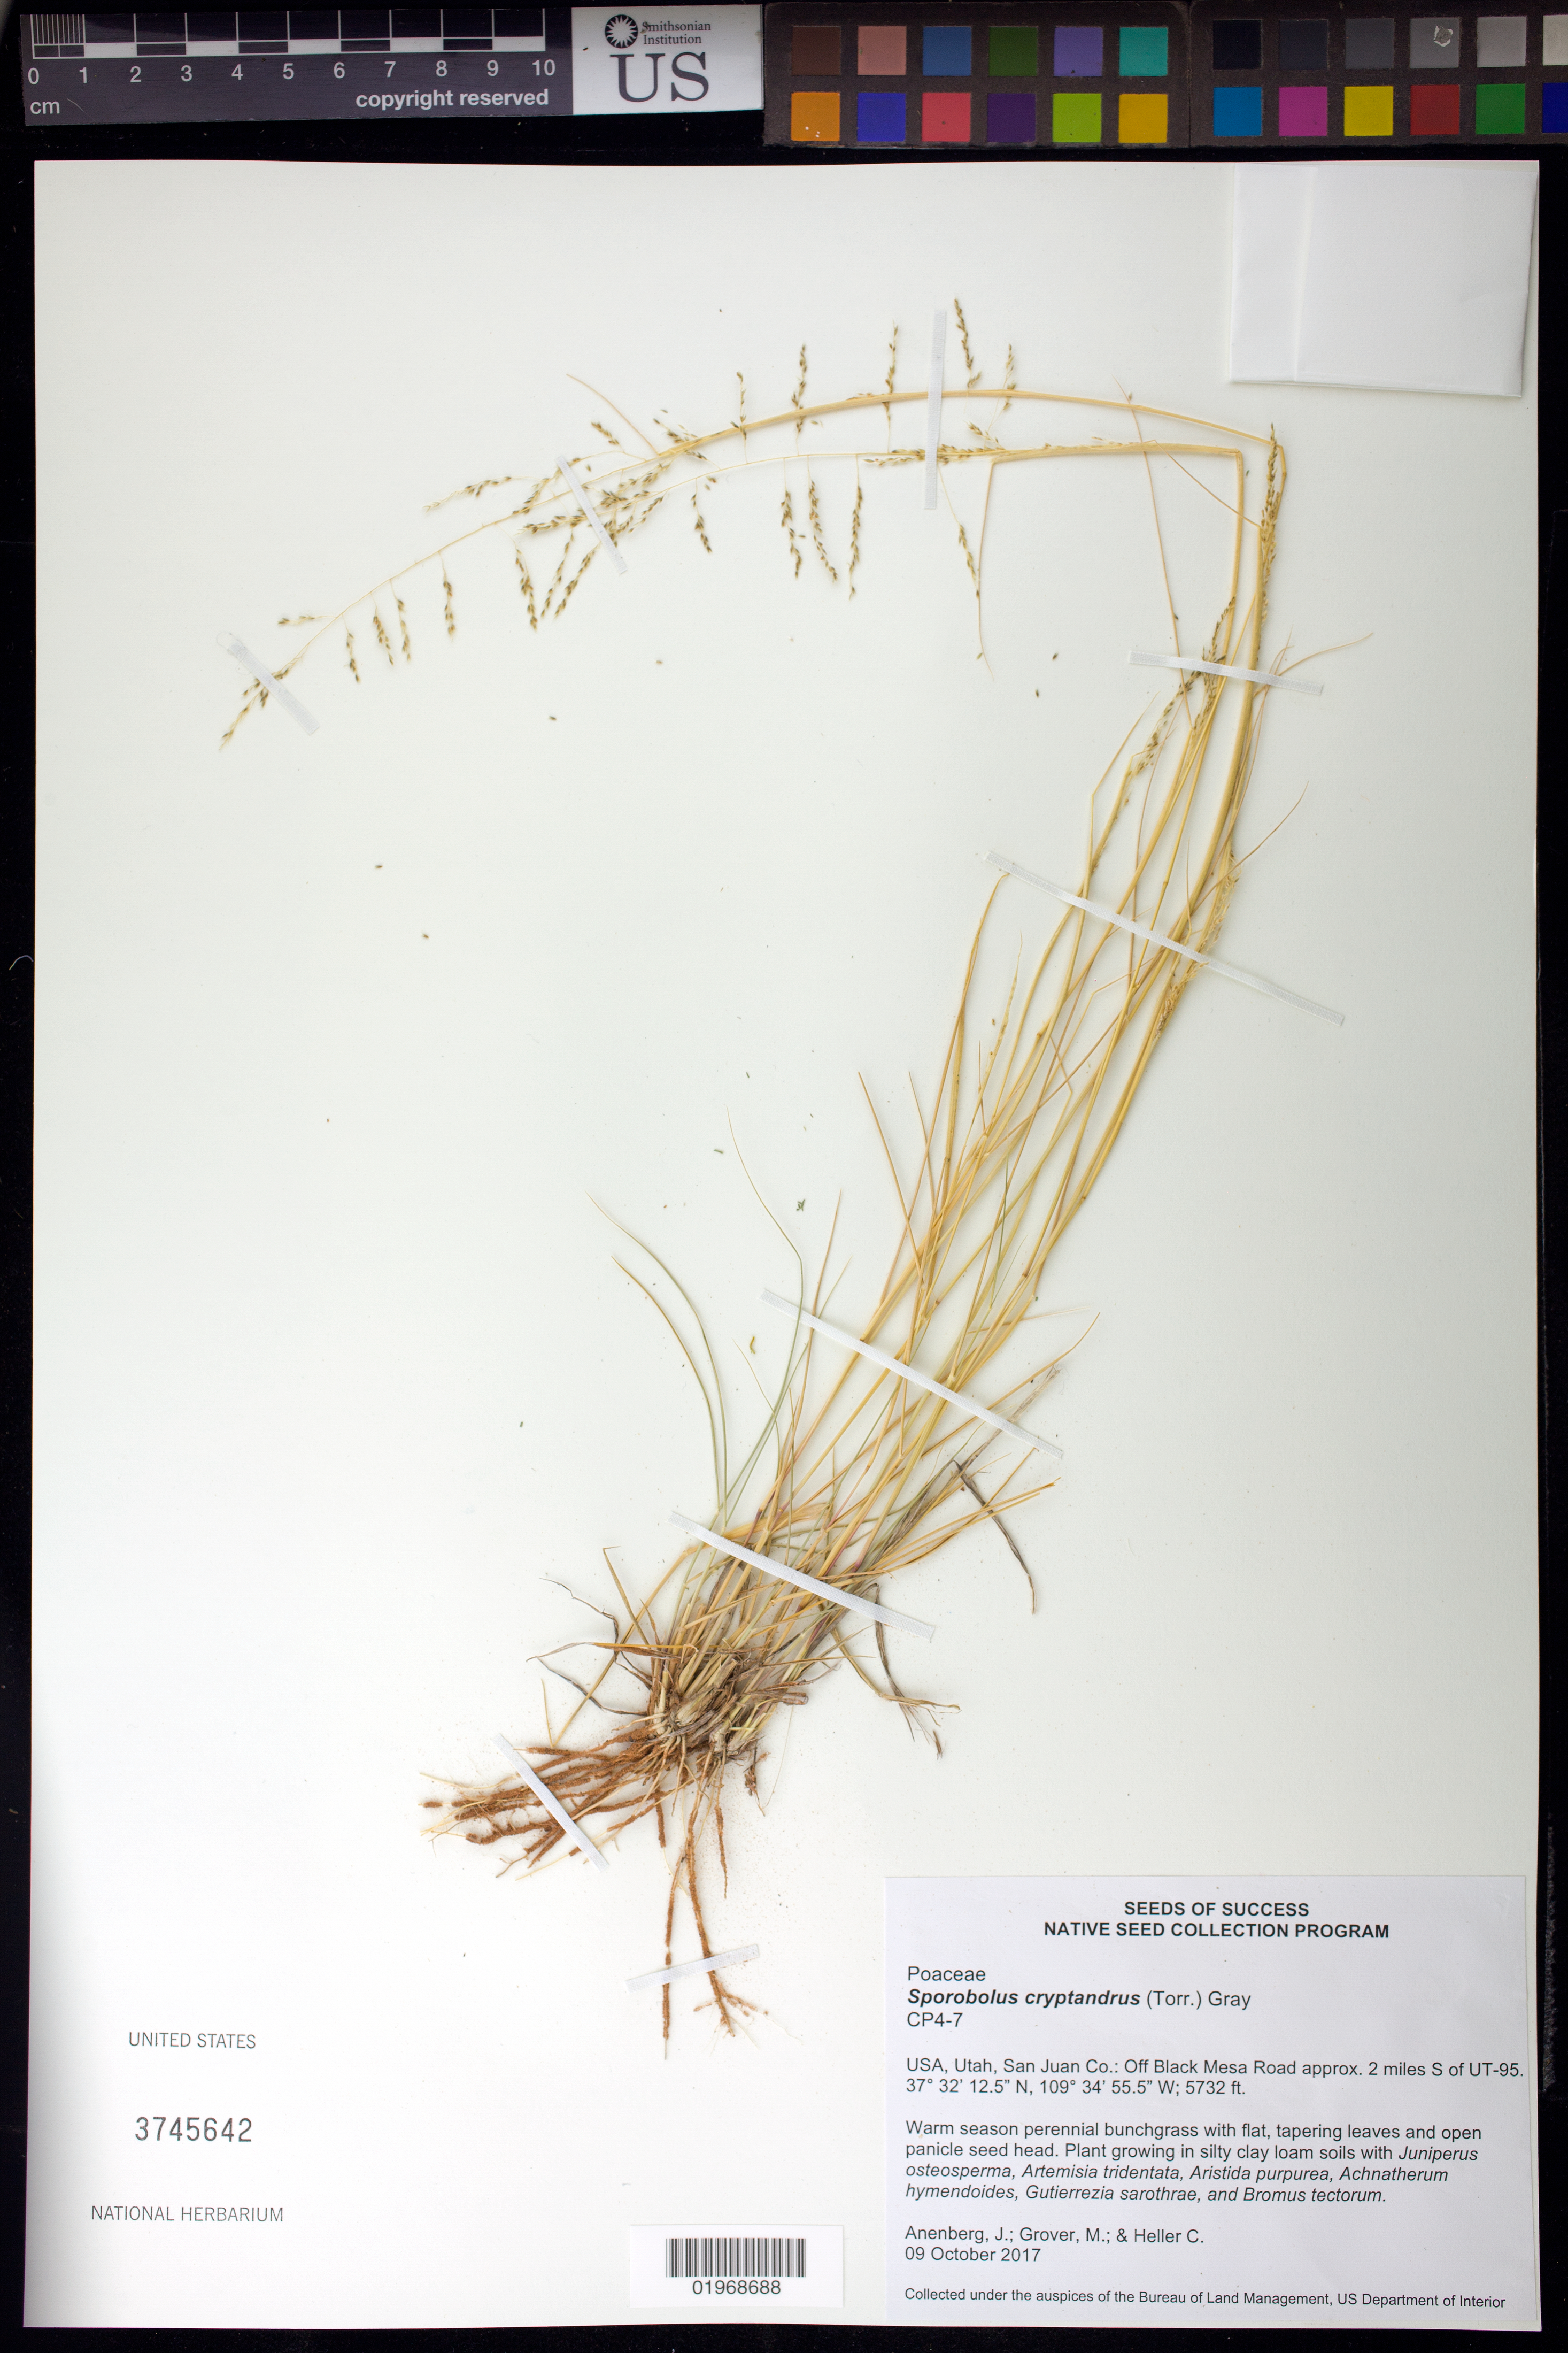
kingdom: Plantae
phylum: Tracheophyta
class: Liliopsida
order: Poales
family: Poaceae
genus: Sporobolus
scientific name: Sporobolus cryptandrus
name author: (Torr.) A. Gray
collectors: J. Anenberg, M. Grover & C. Heller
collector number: CP4-7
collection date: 2017-10-09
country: United States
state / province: Utah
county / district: San Juan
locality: Off Black Mesa Road approx. 2 miles S of UT-95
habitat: Silty clay loam soils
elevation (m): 1747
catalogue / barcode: US 3745642